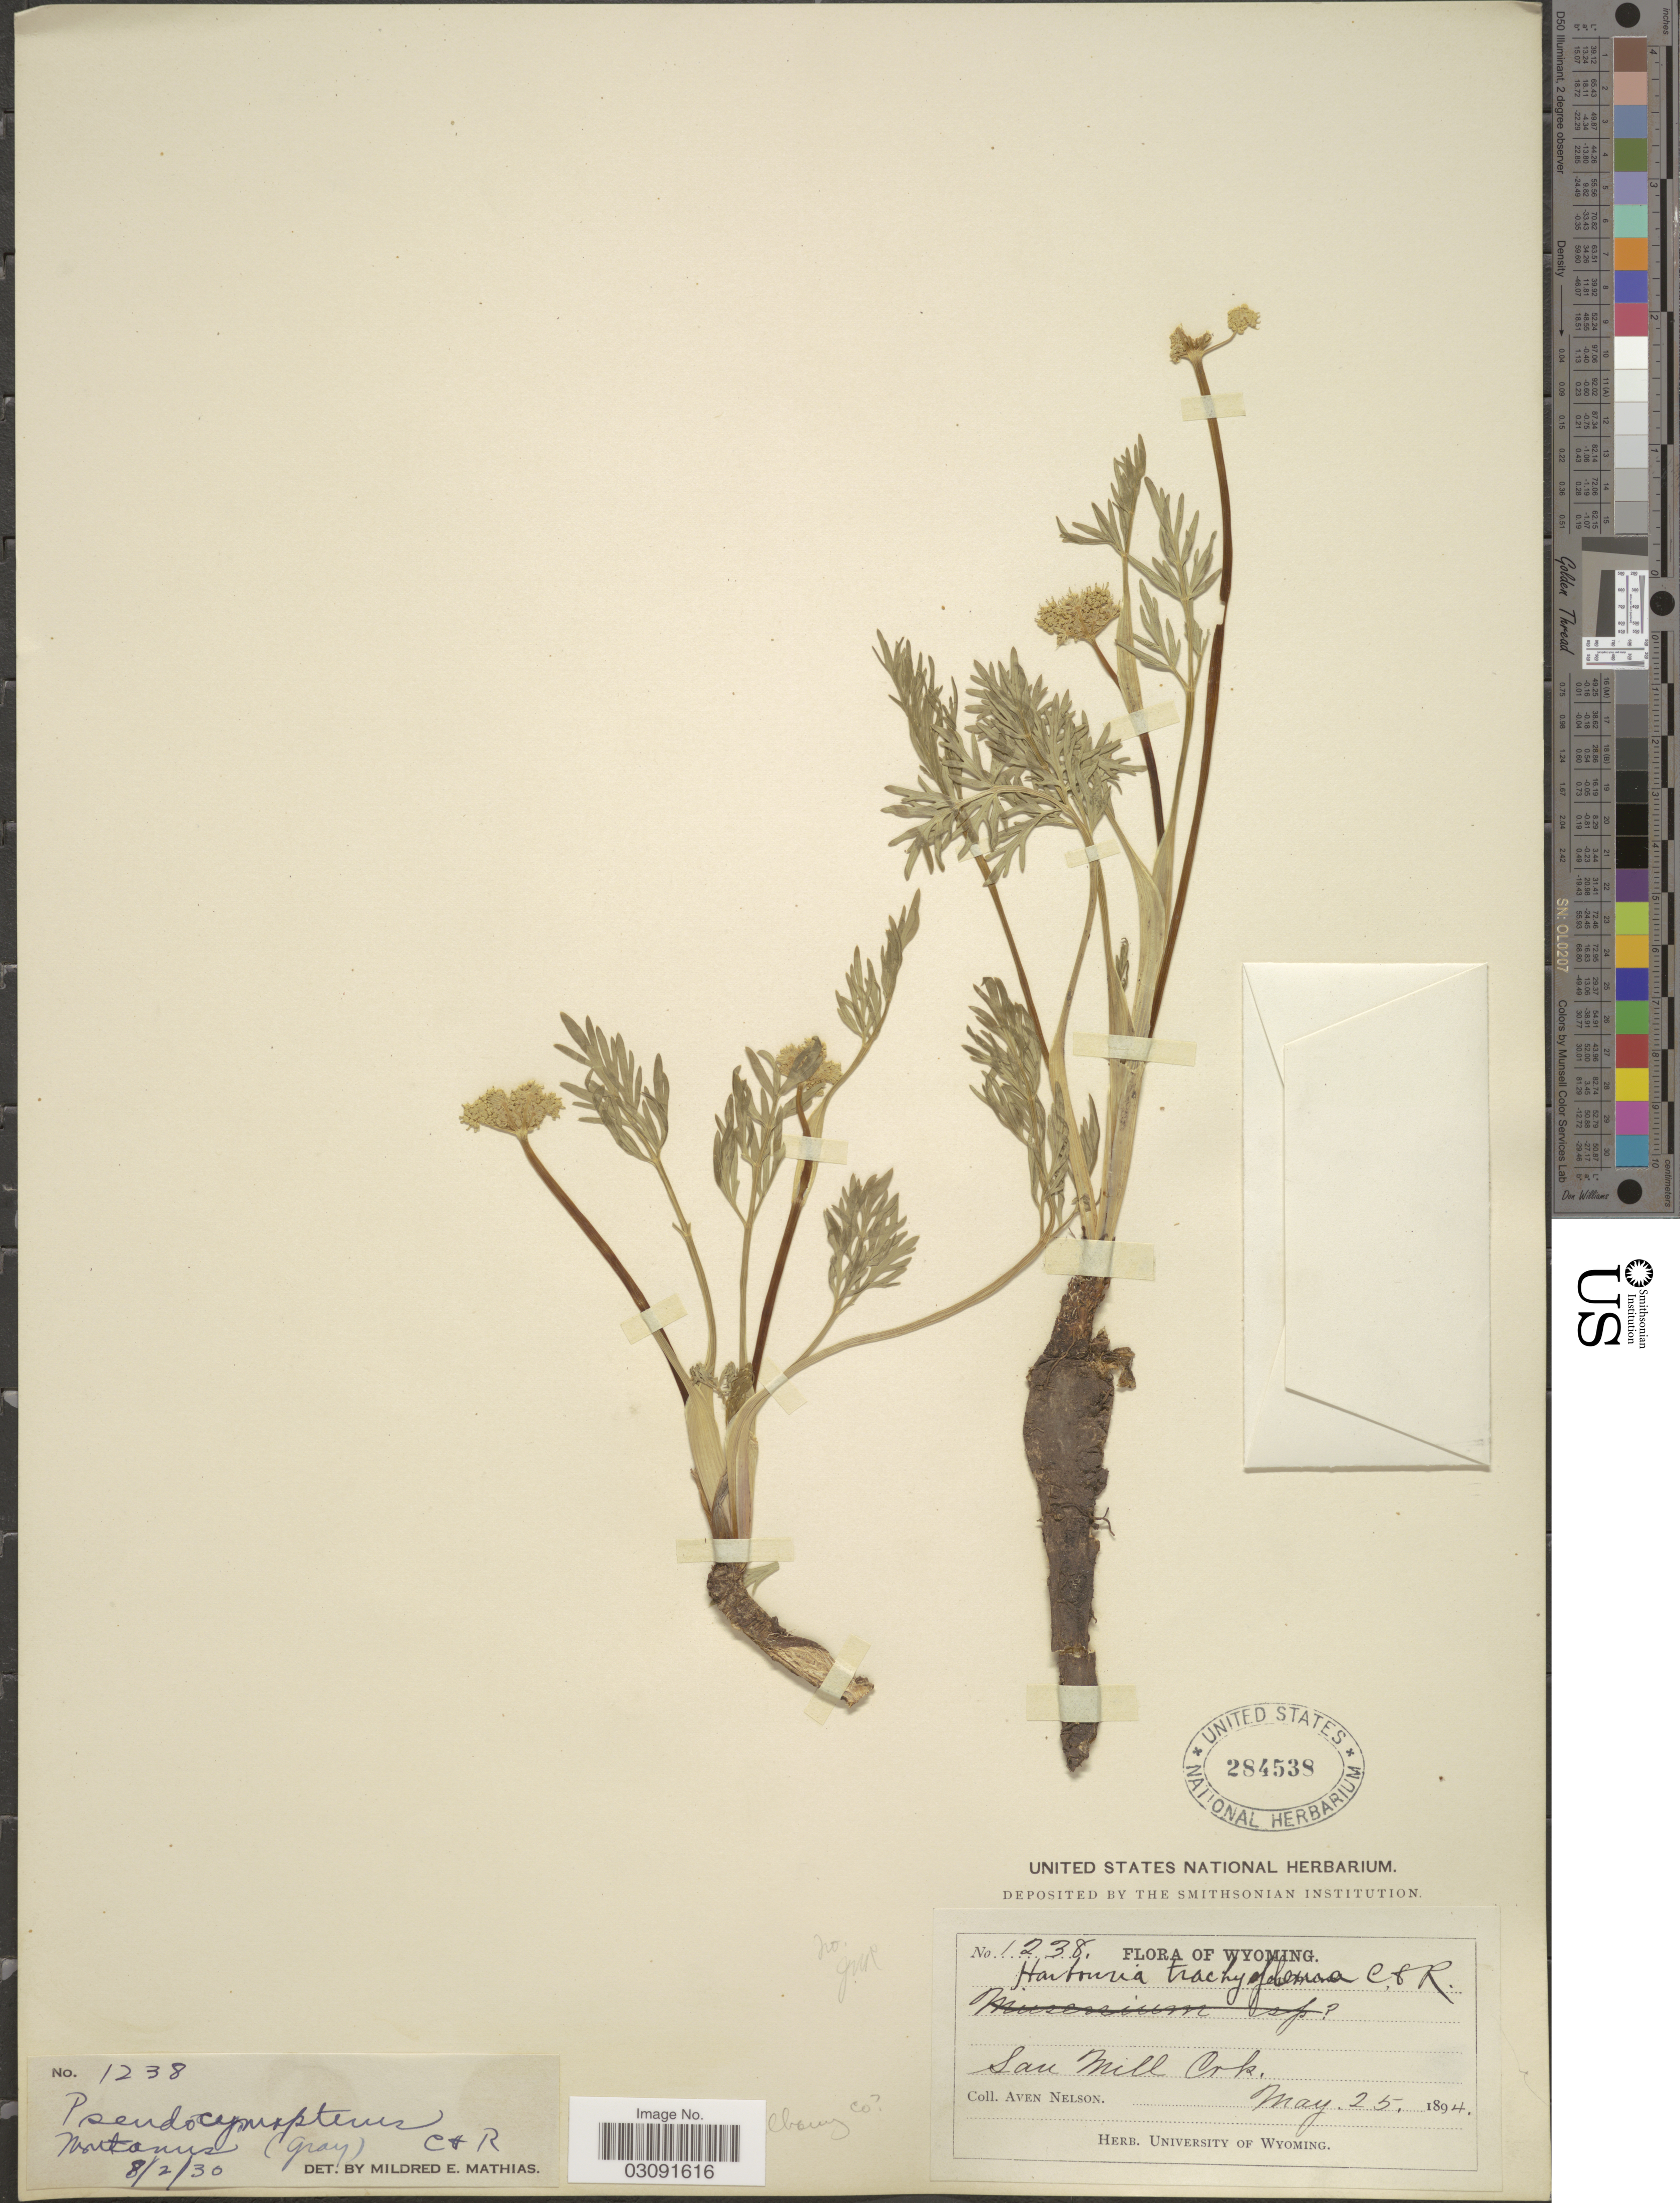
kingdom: Plantae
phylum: Tracheophyta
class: Magnoliopsida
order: Apiales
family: Apiaceae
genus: Pseudocymopterus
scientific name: Pseudocymopterus montanus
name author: (A. Gray) J.M. Coult. & Rose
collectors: A. Nelson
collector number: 1238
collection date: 1894-05-25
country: United States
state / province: Wyoming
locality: Saw Mill Crk, Albany Co.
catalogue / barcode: US 284538